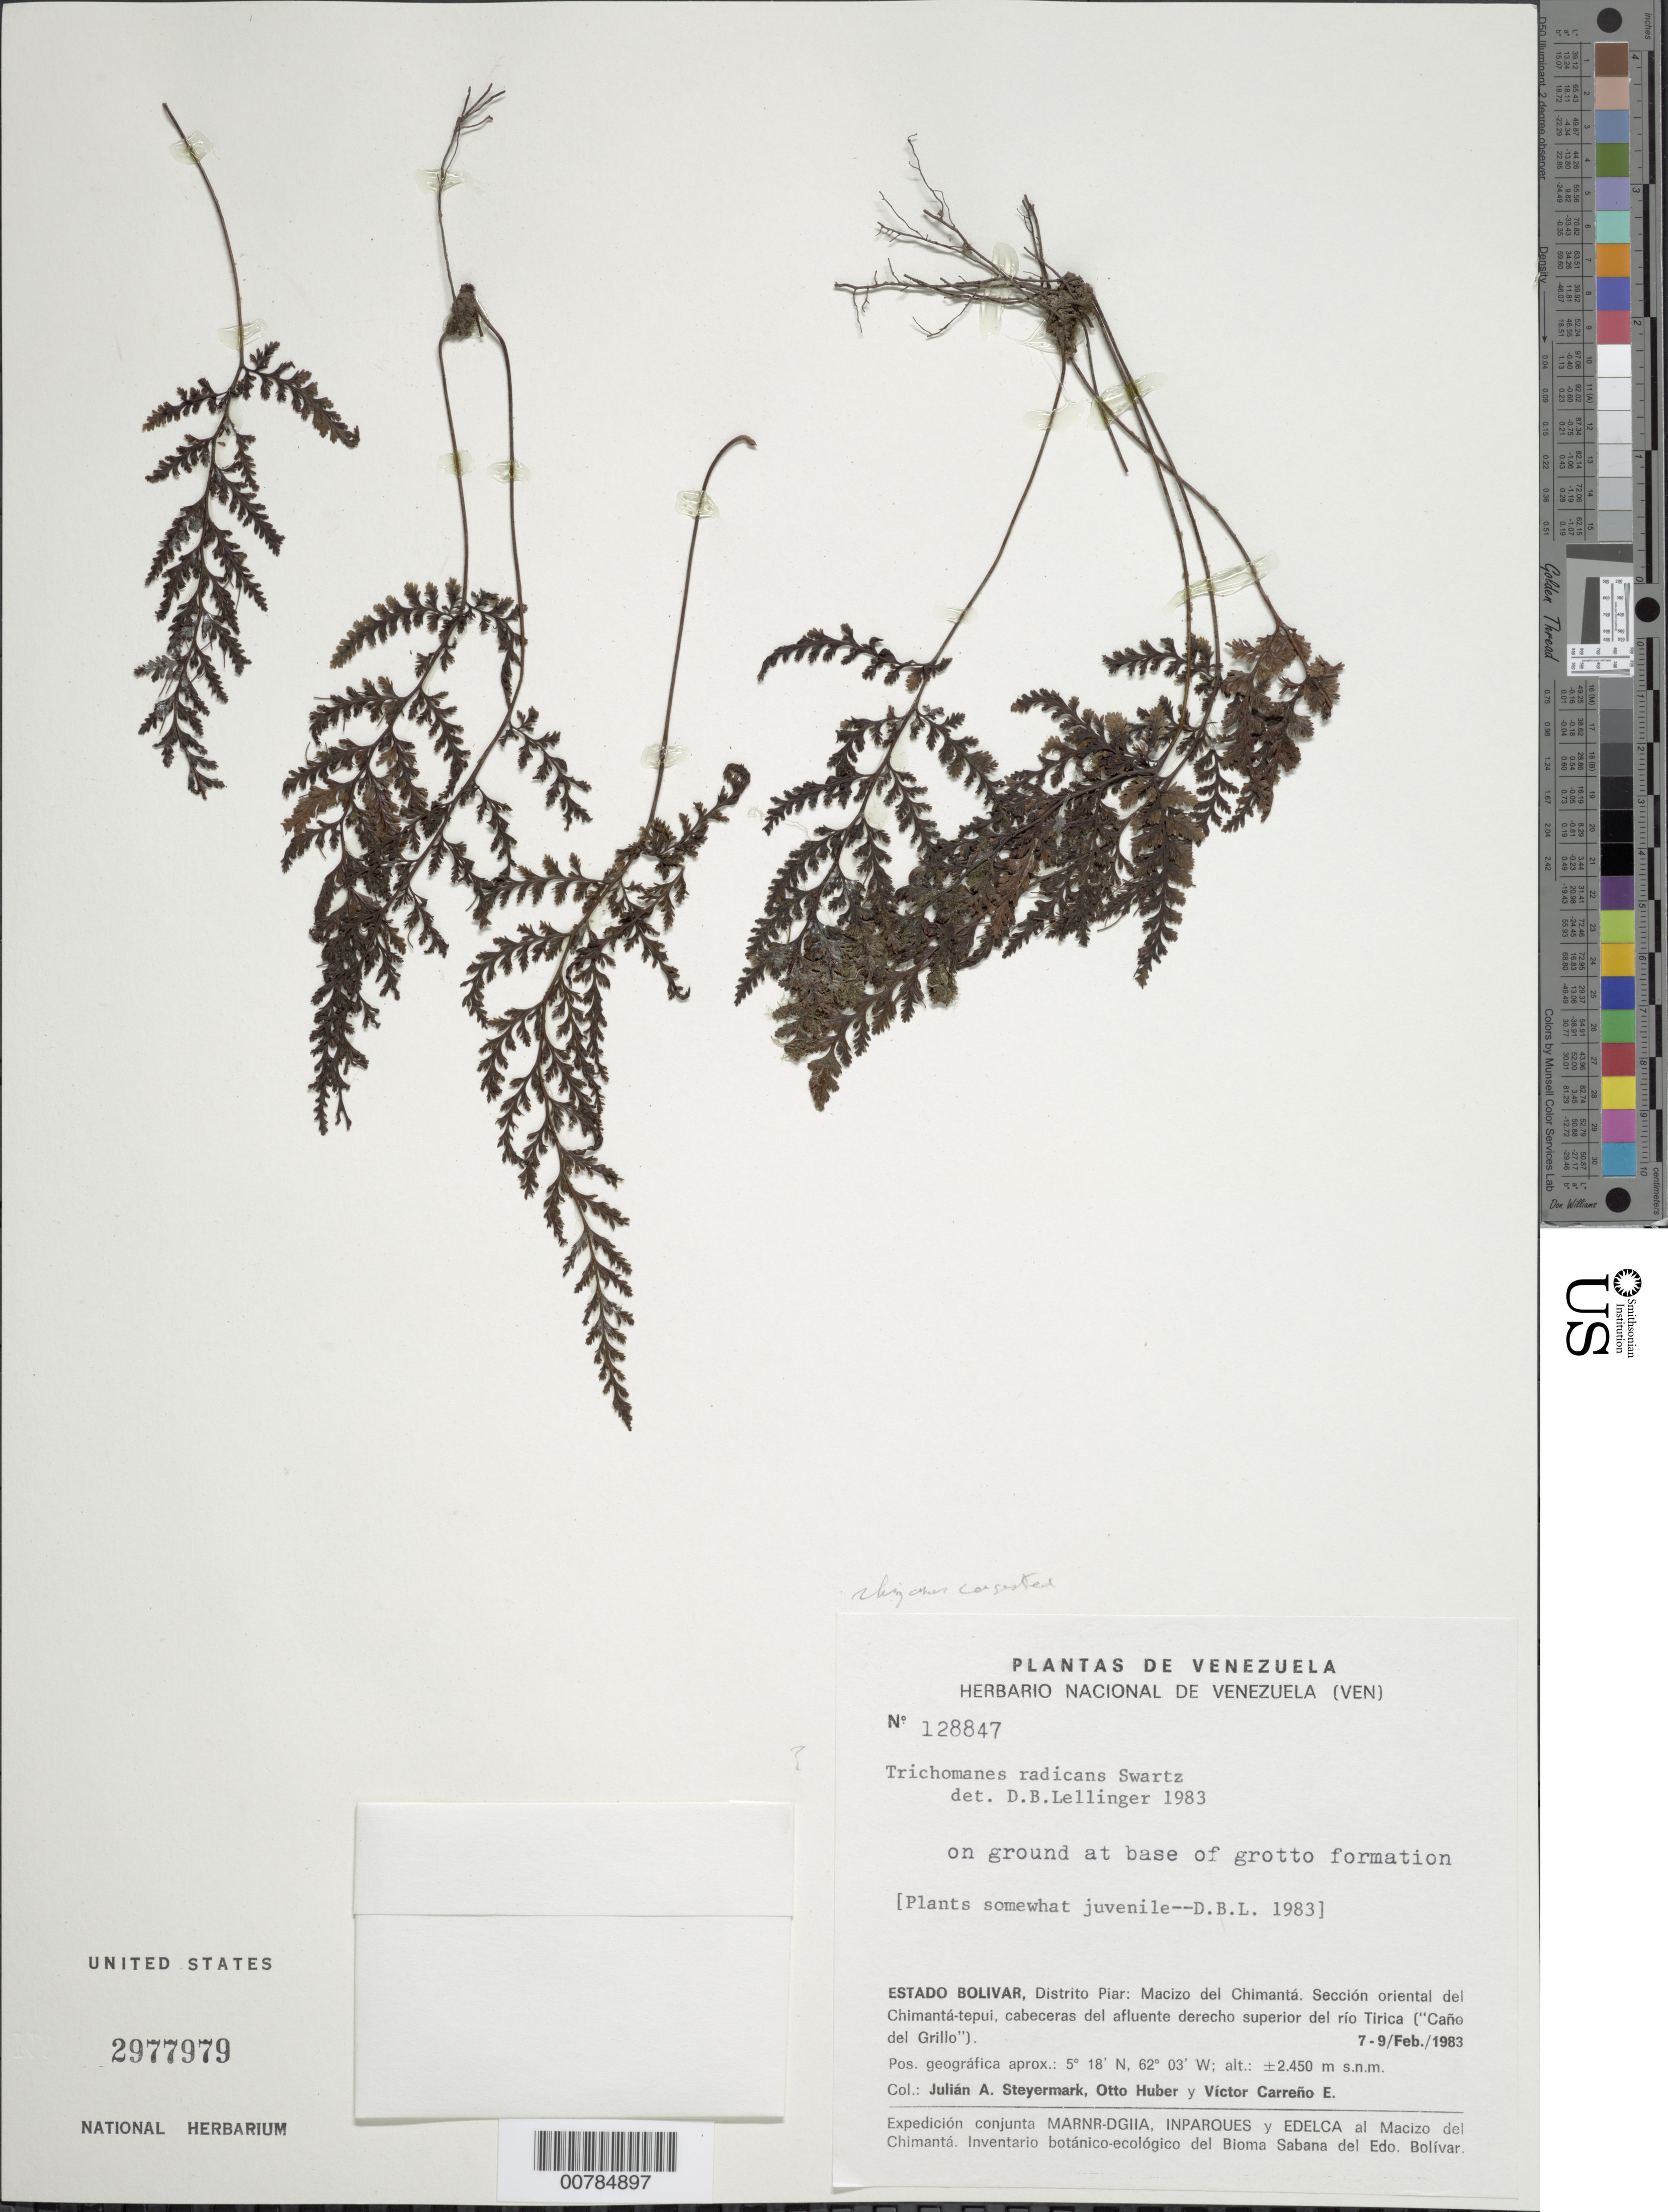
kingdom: Plantae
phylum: Tracheophyta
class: Polypodiopsida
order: Hymenophyllales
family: Hymenophyllaceae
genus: Vandenboschia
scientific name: Vandenboschia radicans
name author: (Sw.) Copel.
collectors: J. Steyermark, O. Huber & V. Carreño E.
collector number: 128847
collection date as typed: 7-Feb-83 to 9-Feb-83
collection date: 1983-02-07/1983-02-09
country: Venezuela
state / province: Bolívar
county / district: Piar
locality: Macizo del Chimantá, sect. oriental del Chimantá-tepuí, cabeceras del afluente derecho superíor del Río Tirica (Caño del Grillo)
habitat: On ground at base of grotto formation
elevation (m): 2450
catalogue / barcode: US 2977979